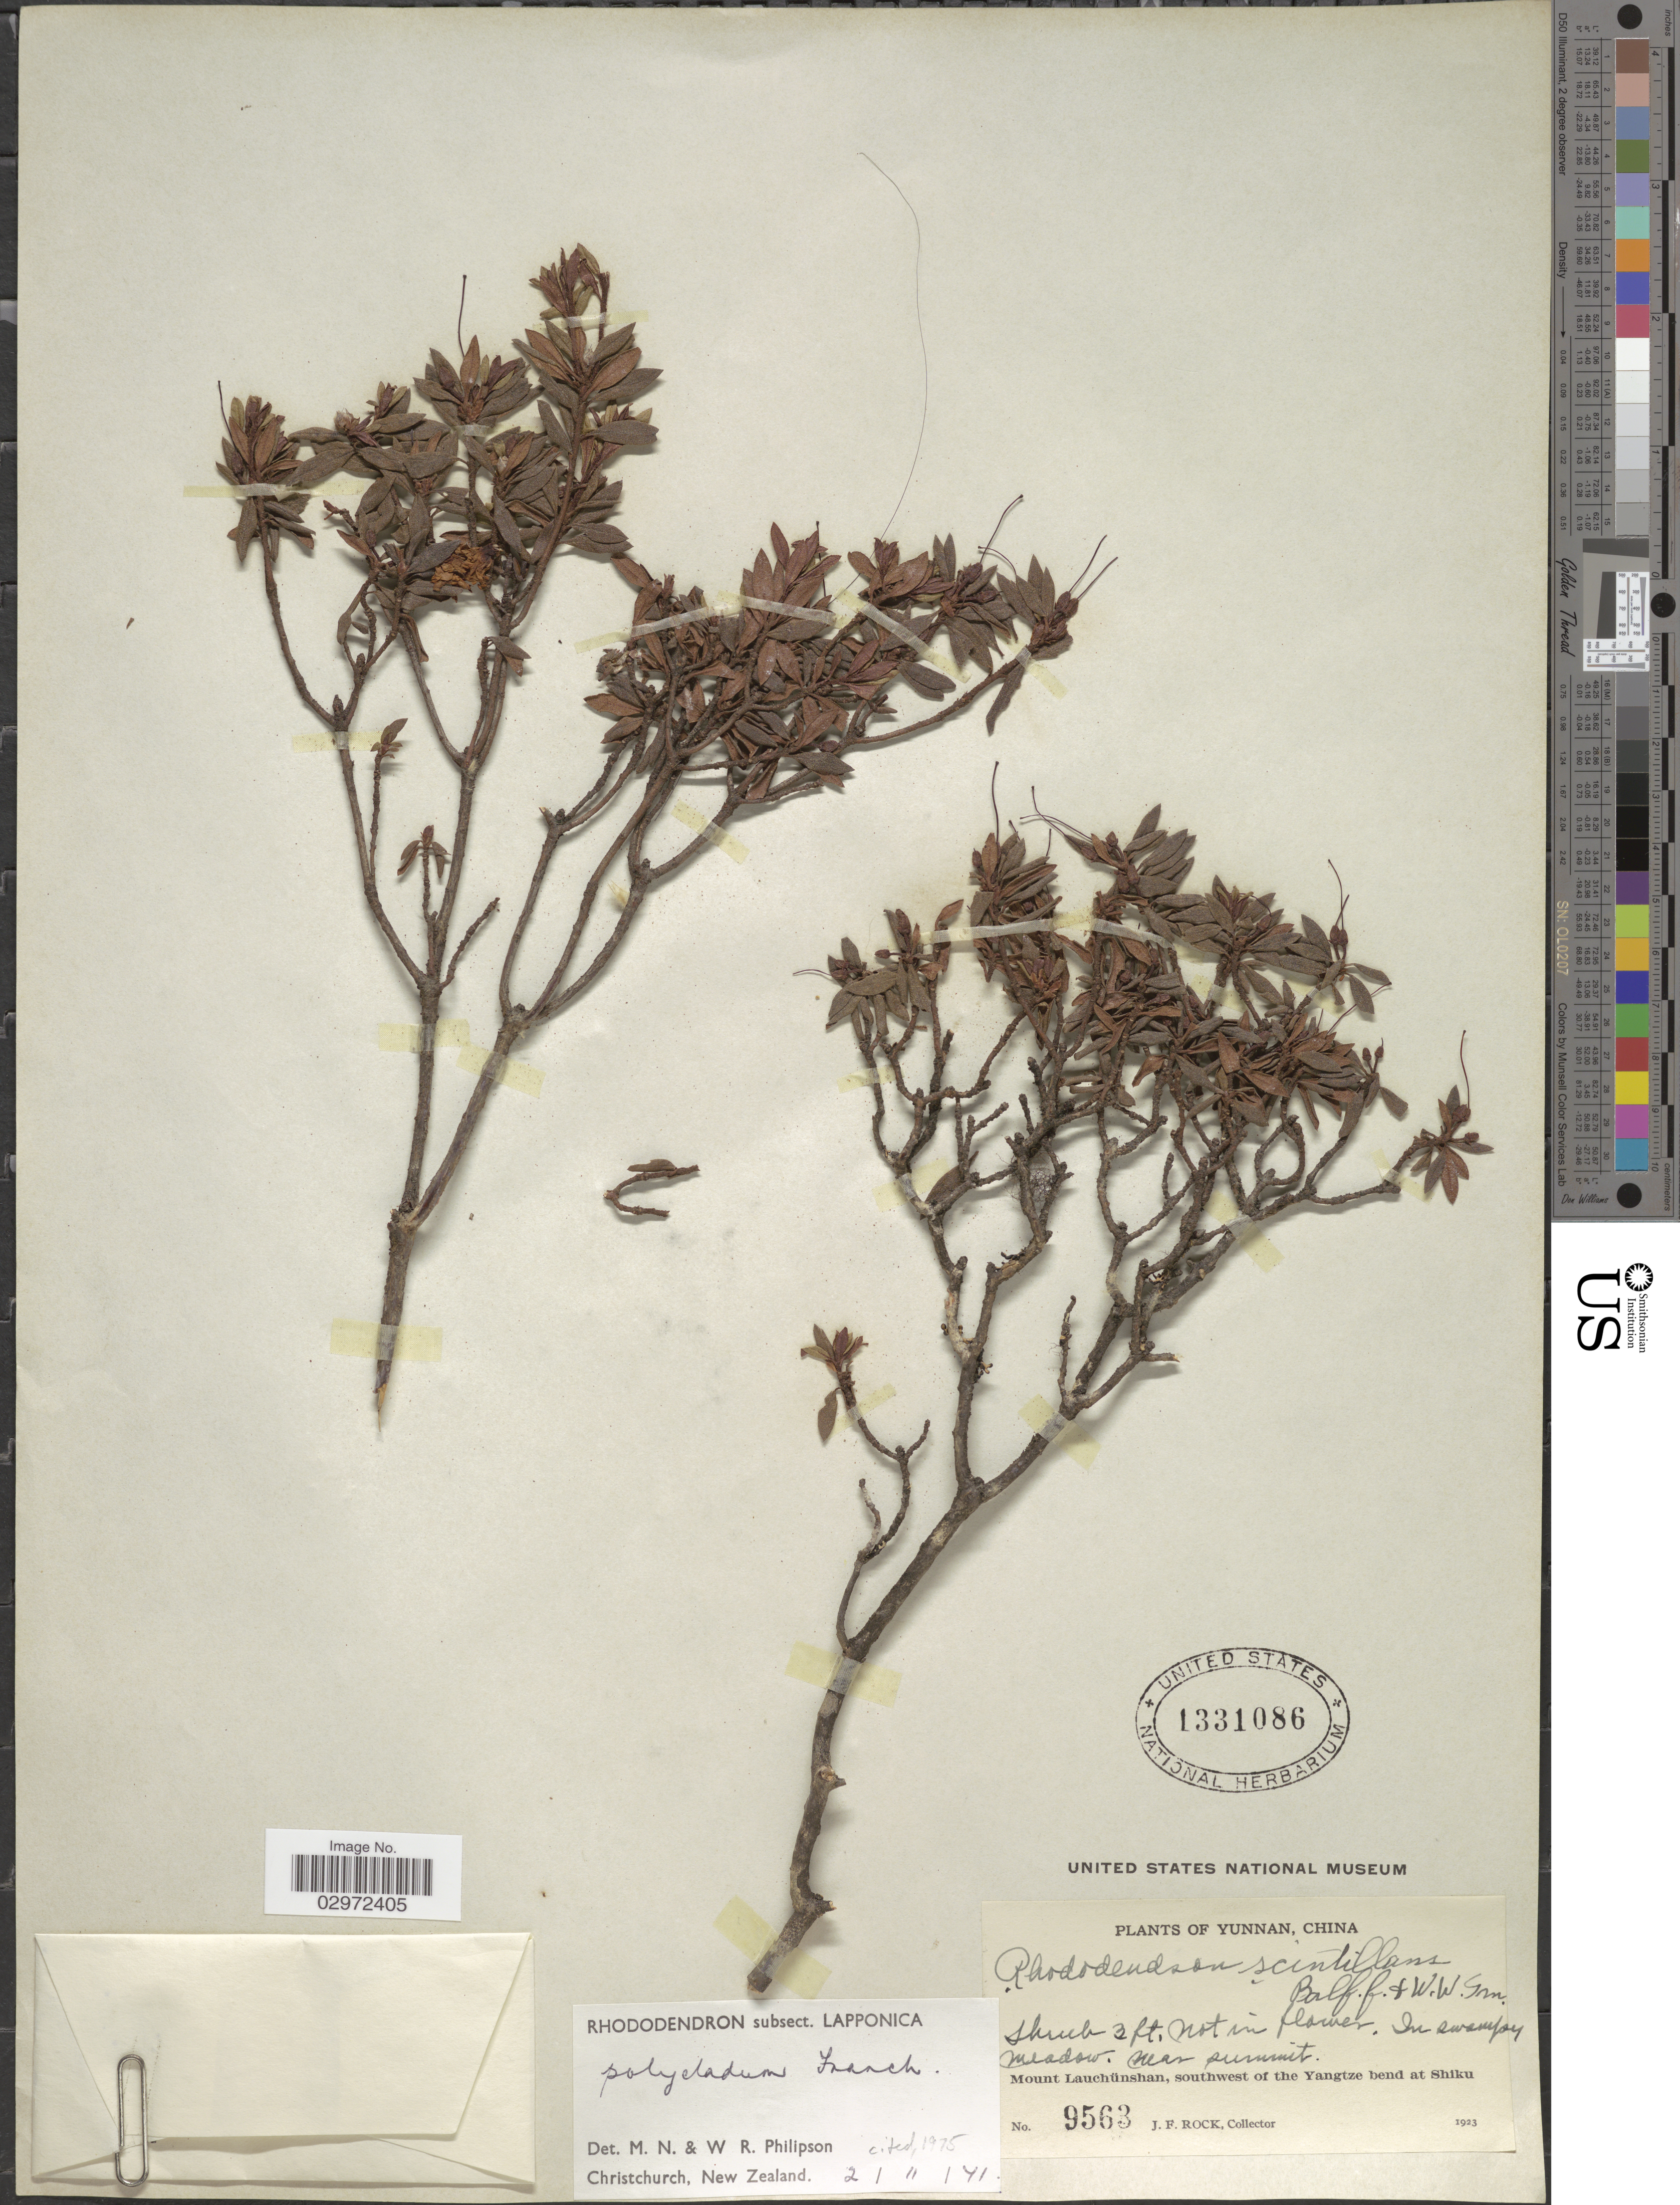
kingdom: Plantae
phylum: Tracheophyta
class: Magnoliopsida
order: Ericales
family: Ericaceae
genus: Rhododendron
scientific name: Rhododendron polycladum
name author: Franch.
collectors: J. Rock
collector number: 9563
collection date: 1923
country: China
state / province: Yunnan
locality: In swampy meadow. Near summit. Mount Lauchünshan, southwest of the Yangtze bend at Shiku.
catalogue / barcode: US 1331086